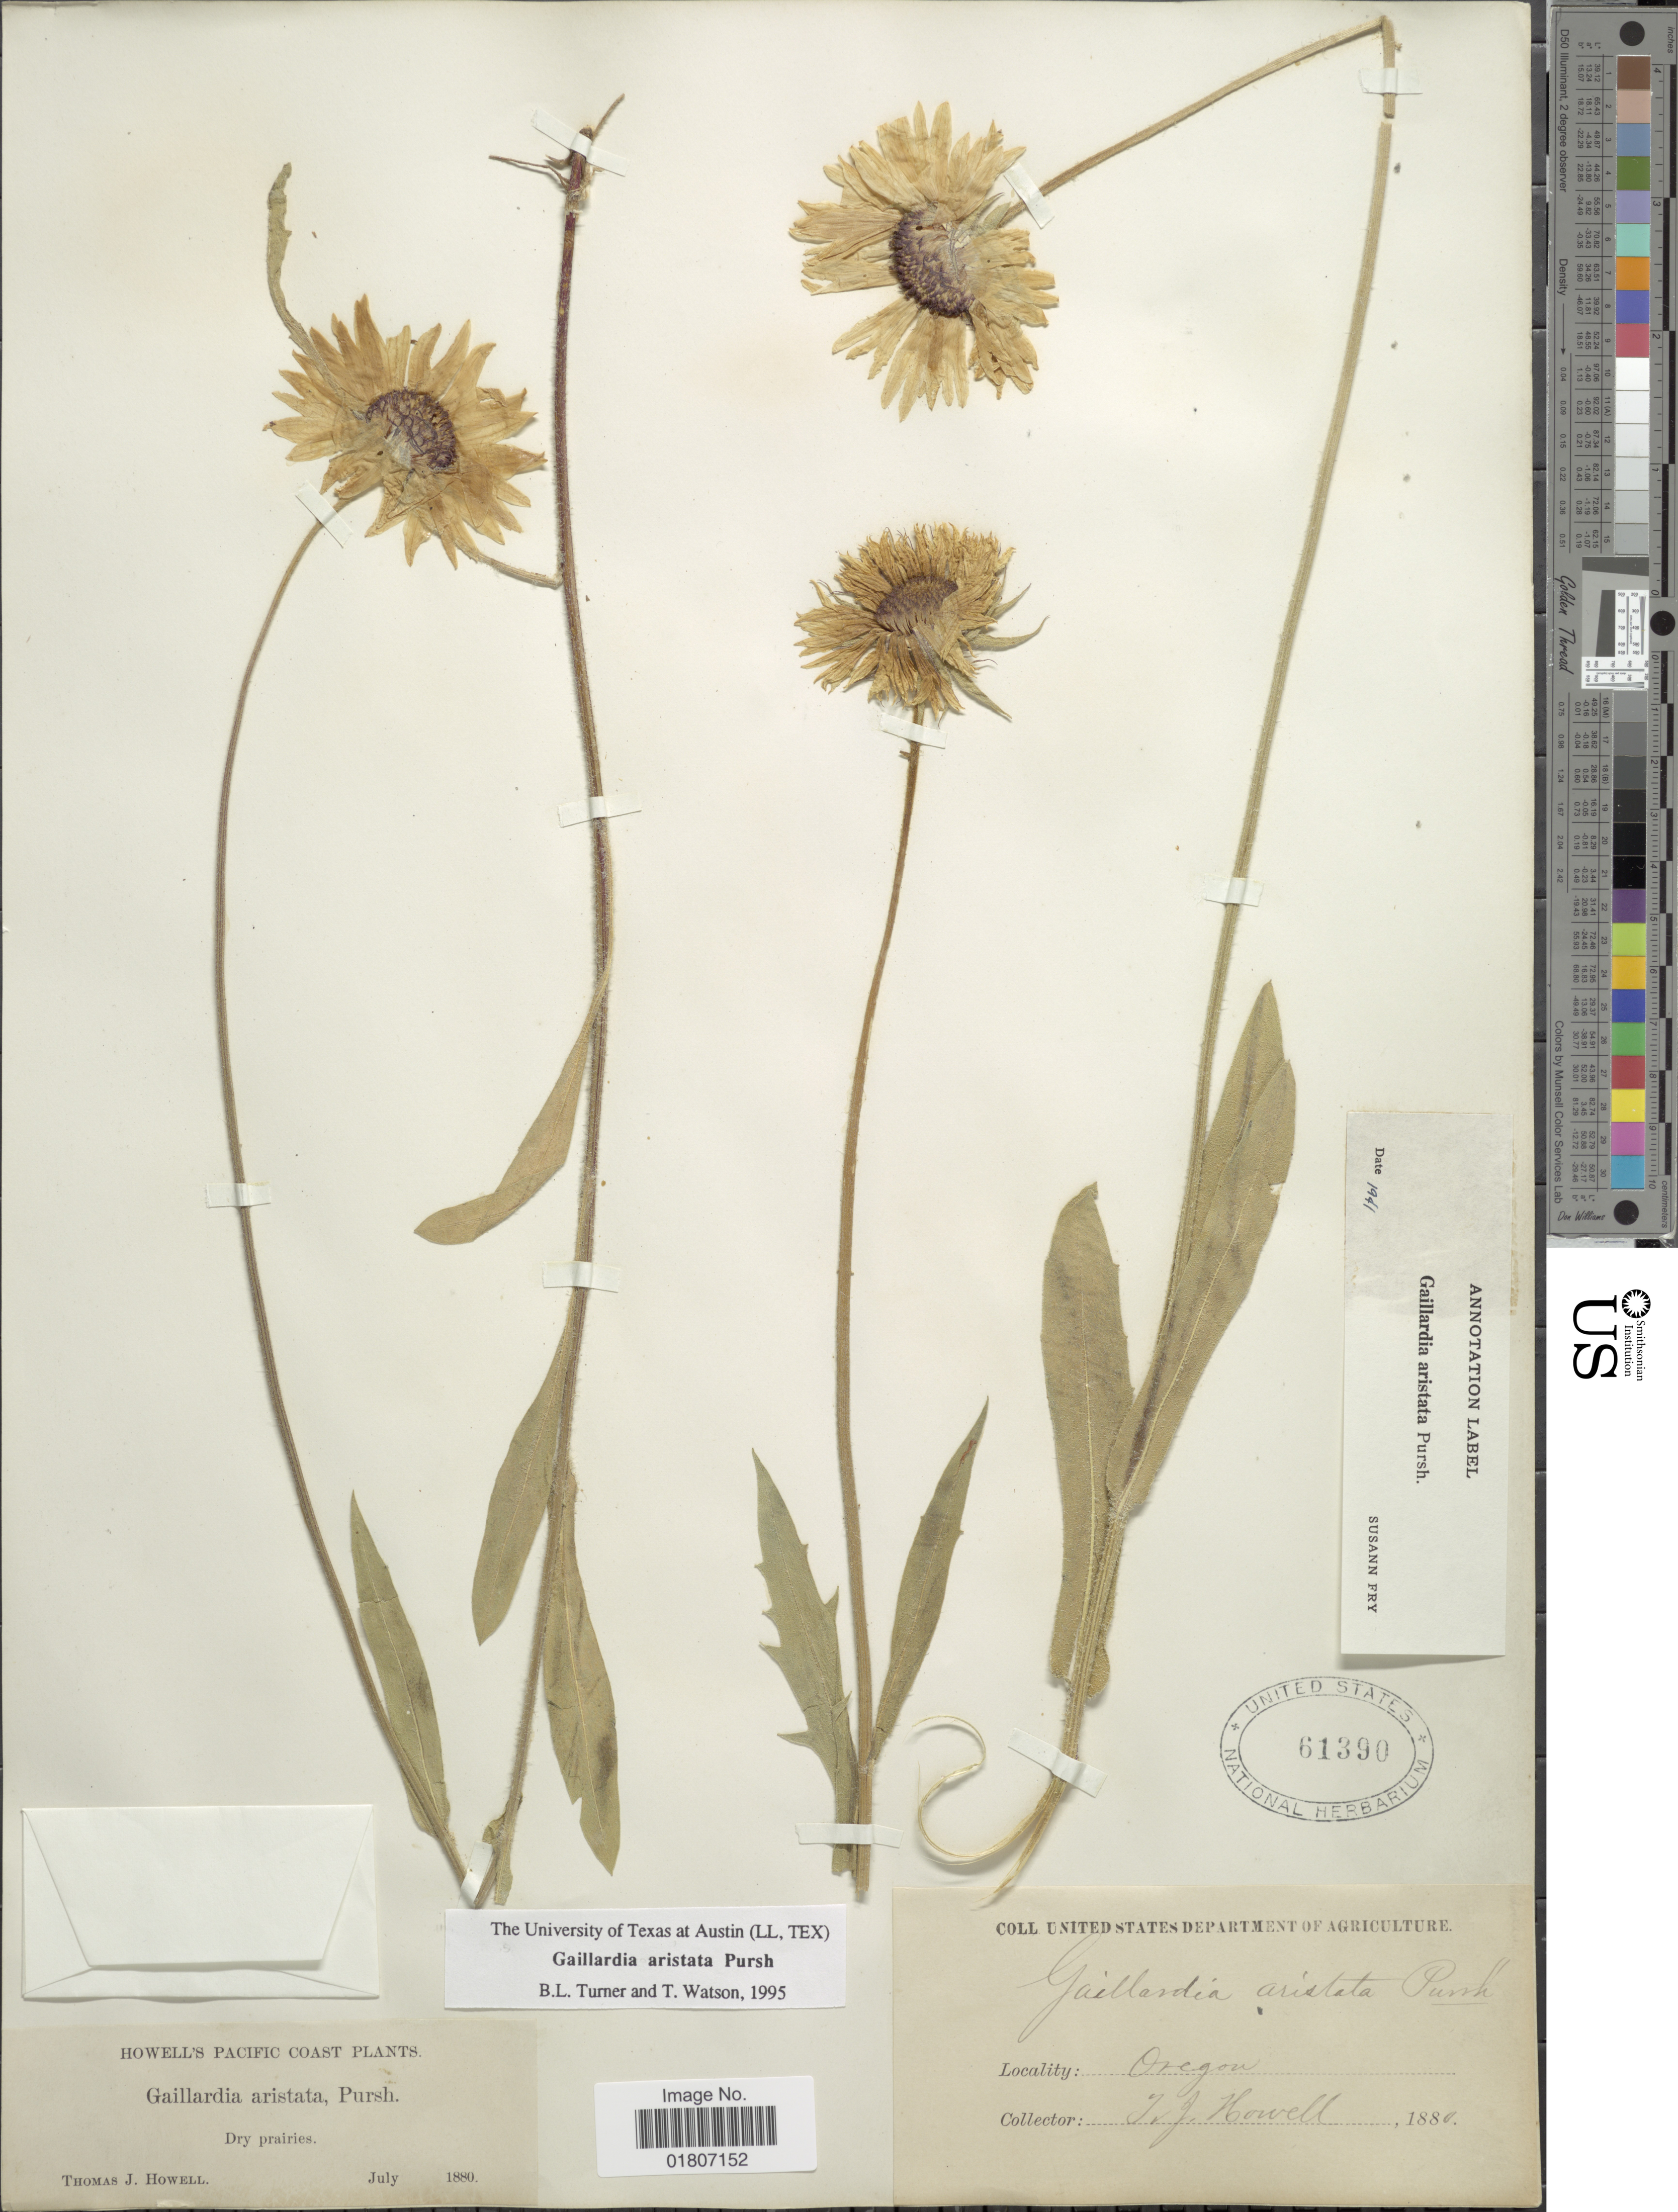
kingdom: Plantae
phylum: Tracheophyta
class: Magnoliopsida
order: Asterales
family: Asteraceae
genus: Gaillardia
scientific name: Gaillardia aristata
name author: Pursh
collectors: T. J. Howell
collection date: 1880-07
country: United States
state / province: Oregon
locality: Pacific Coast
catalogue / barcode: US 61390